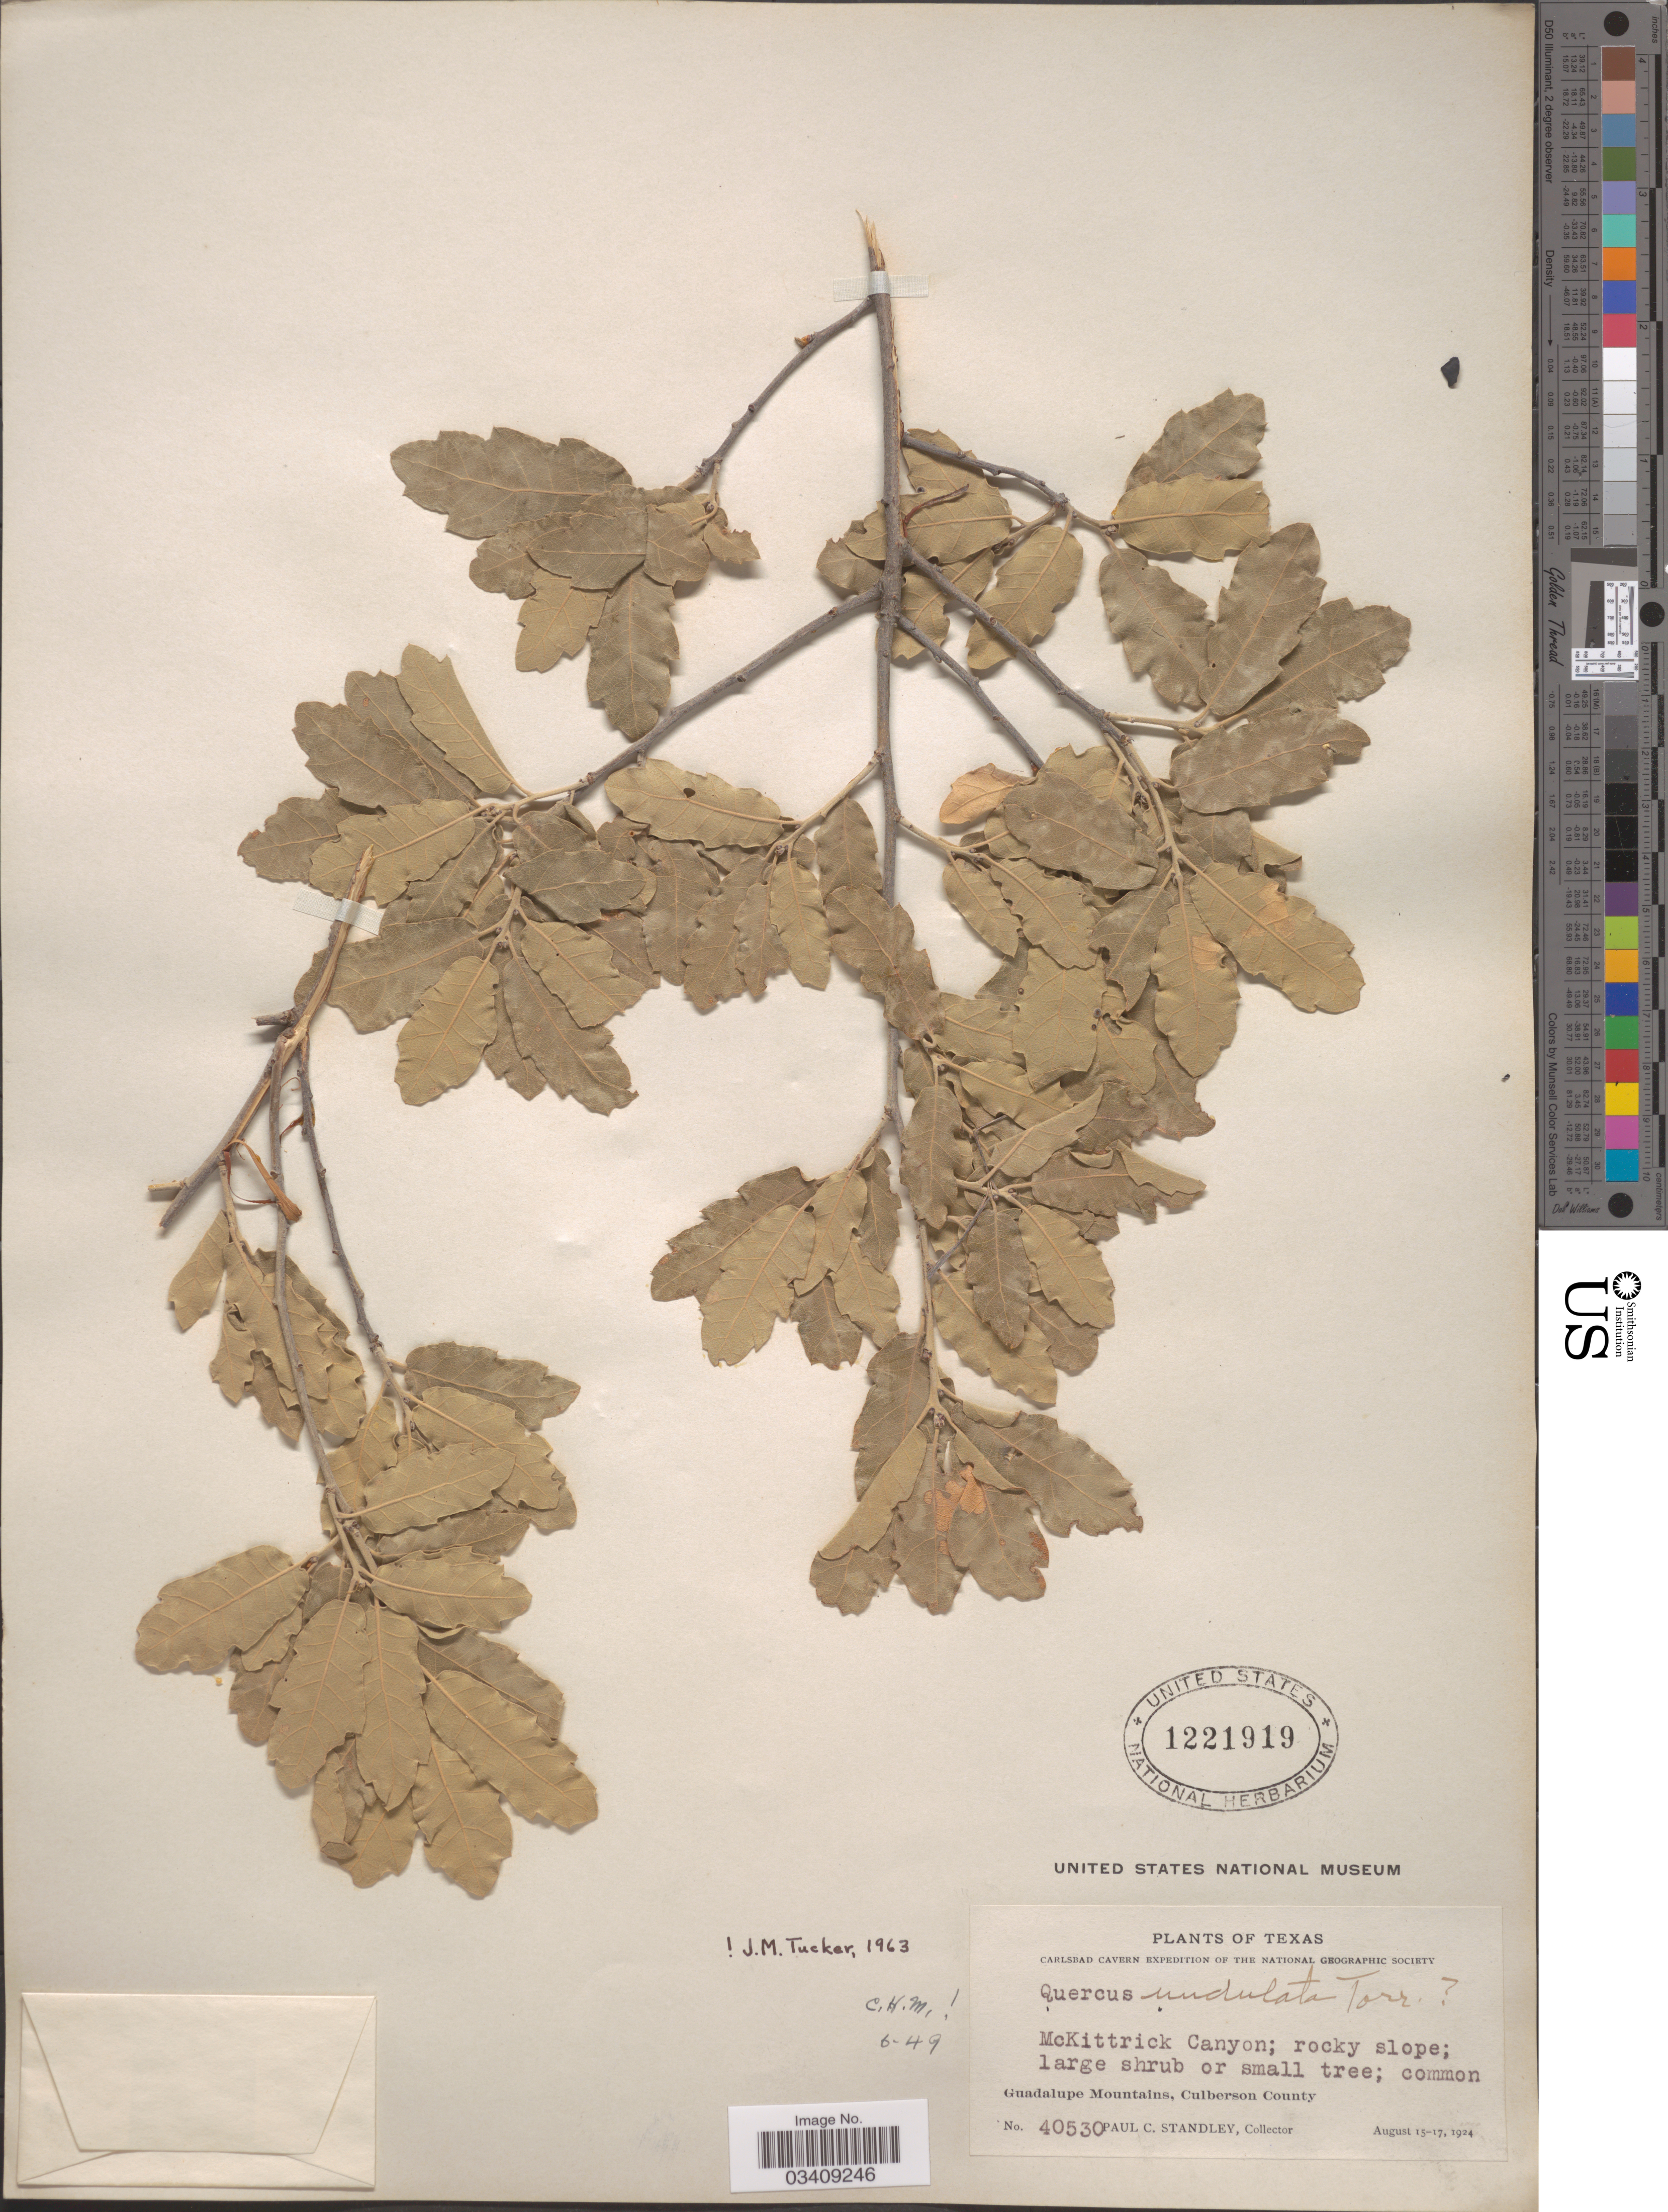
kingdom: Plantae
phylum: Tracheophyta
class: Magnoliopsida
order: Fagales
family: Fagaceae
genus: Quercus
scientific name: Quercus undulata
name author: Torr.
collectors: P. C. Standley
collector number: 40530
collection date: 1924-08-15/1924-08-17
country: United States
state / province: Texas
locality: McKittrick Canyon. Guadalupe Mountains, Culberson County.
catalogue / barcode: US 1221919